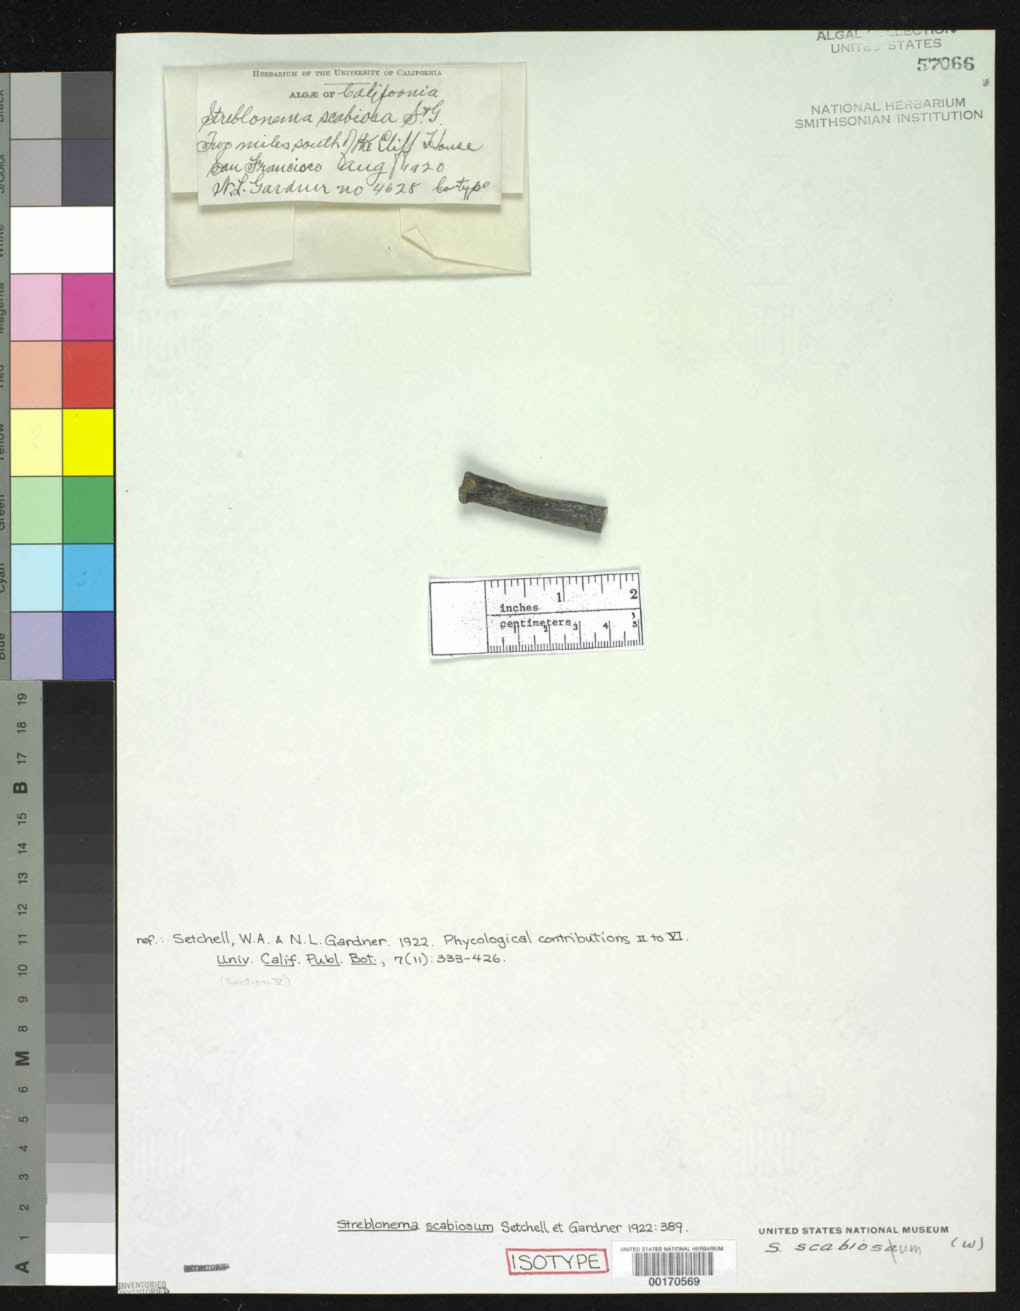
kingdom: Chromista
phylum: Ochrophyta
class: Phaeophyceae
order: Ectocarpales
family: Chordariaceae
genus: Streblonema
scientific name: Streblonema scabiosum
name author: Setch. & N.L. Gardner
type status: Isotype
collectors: N. Gardner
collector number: NLG 4628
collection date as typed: Aug 1920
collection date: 1920-08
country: United States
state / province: California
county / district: San Francisco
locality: San Francisco, 2 miles south of Cliff House.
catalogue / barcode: US 57066